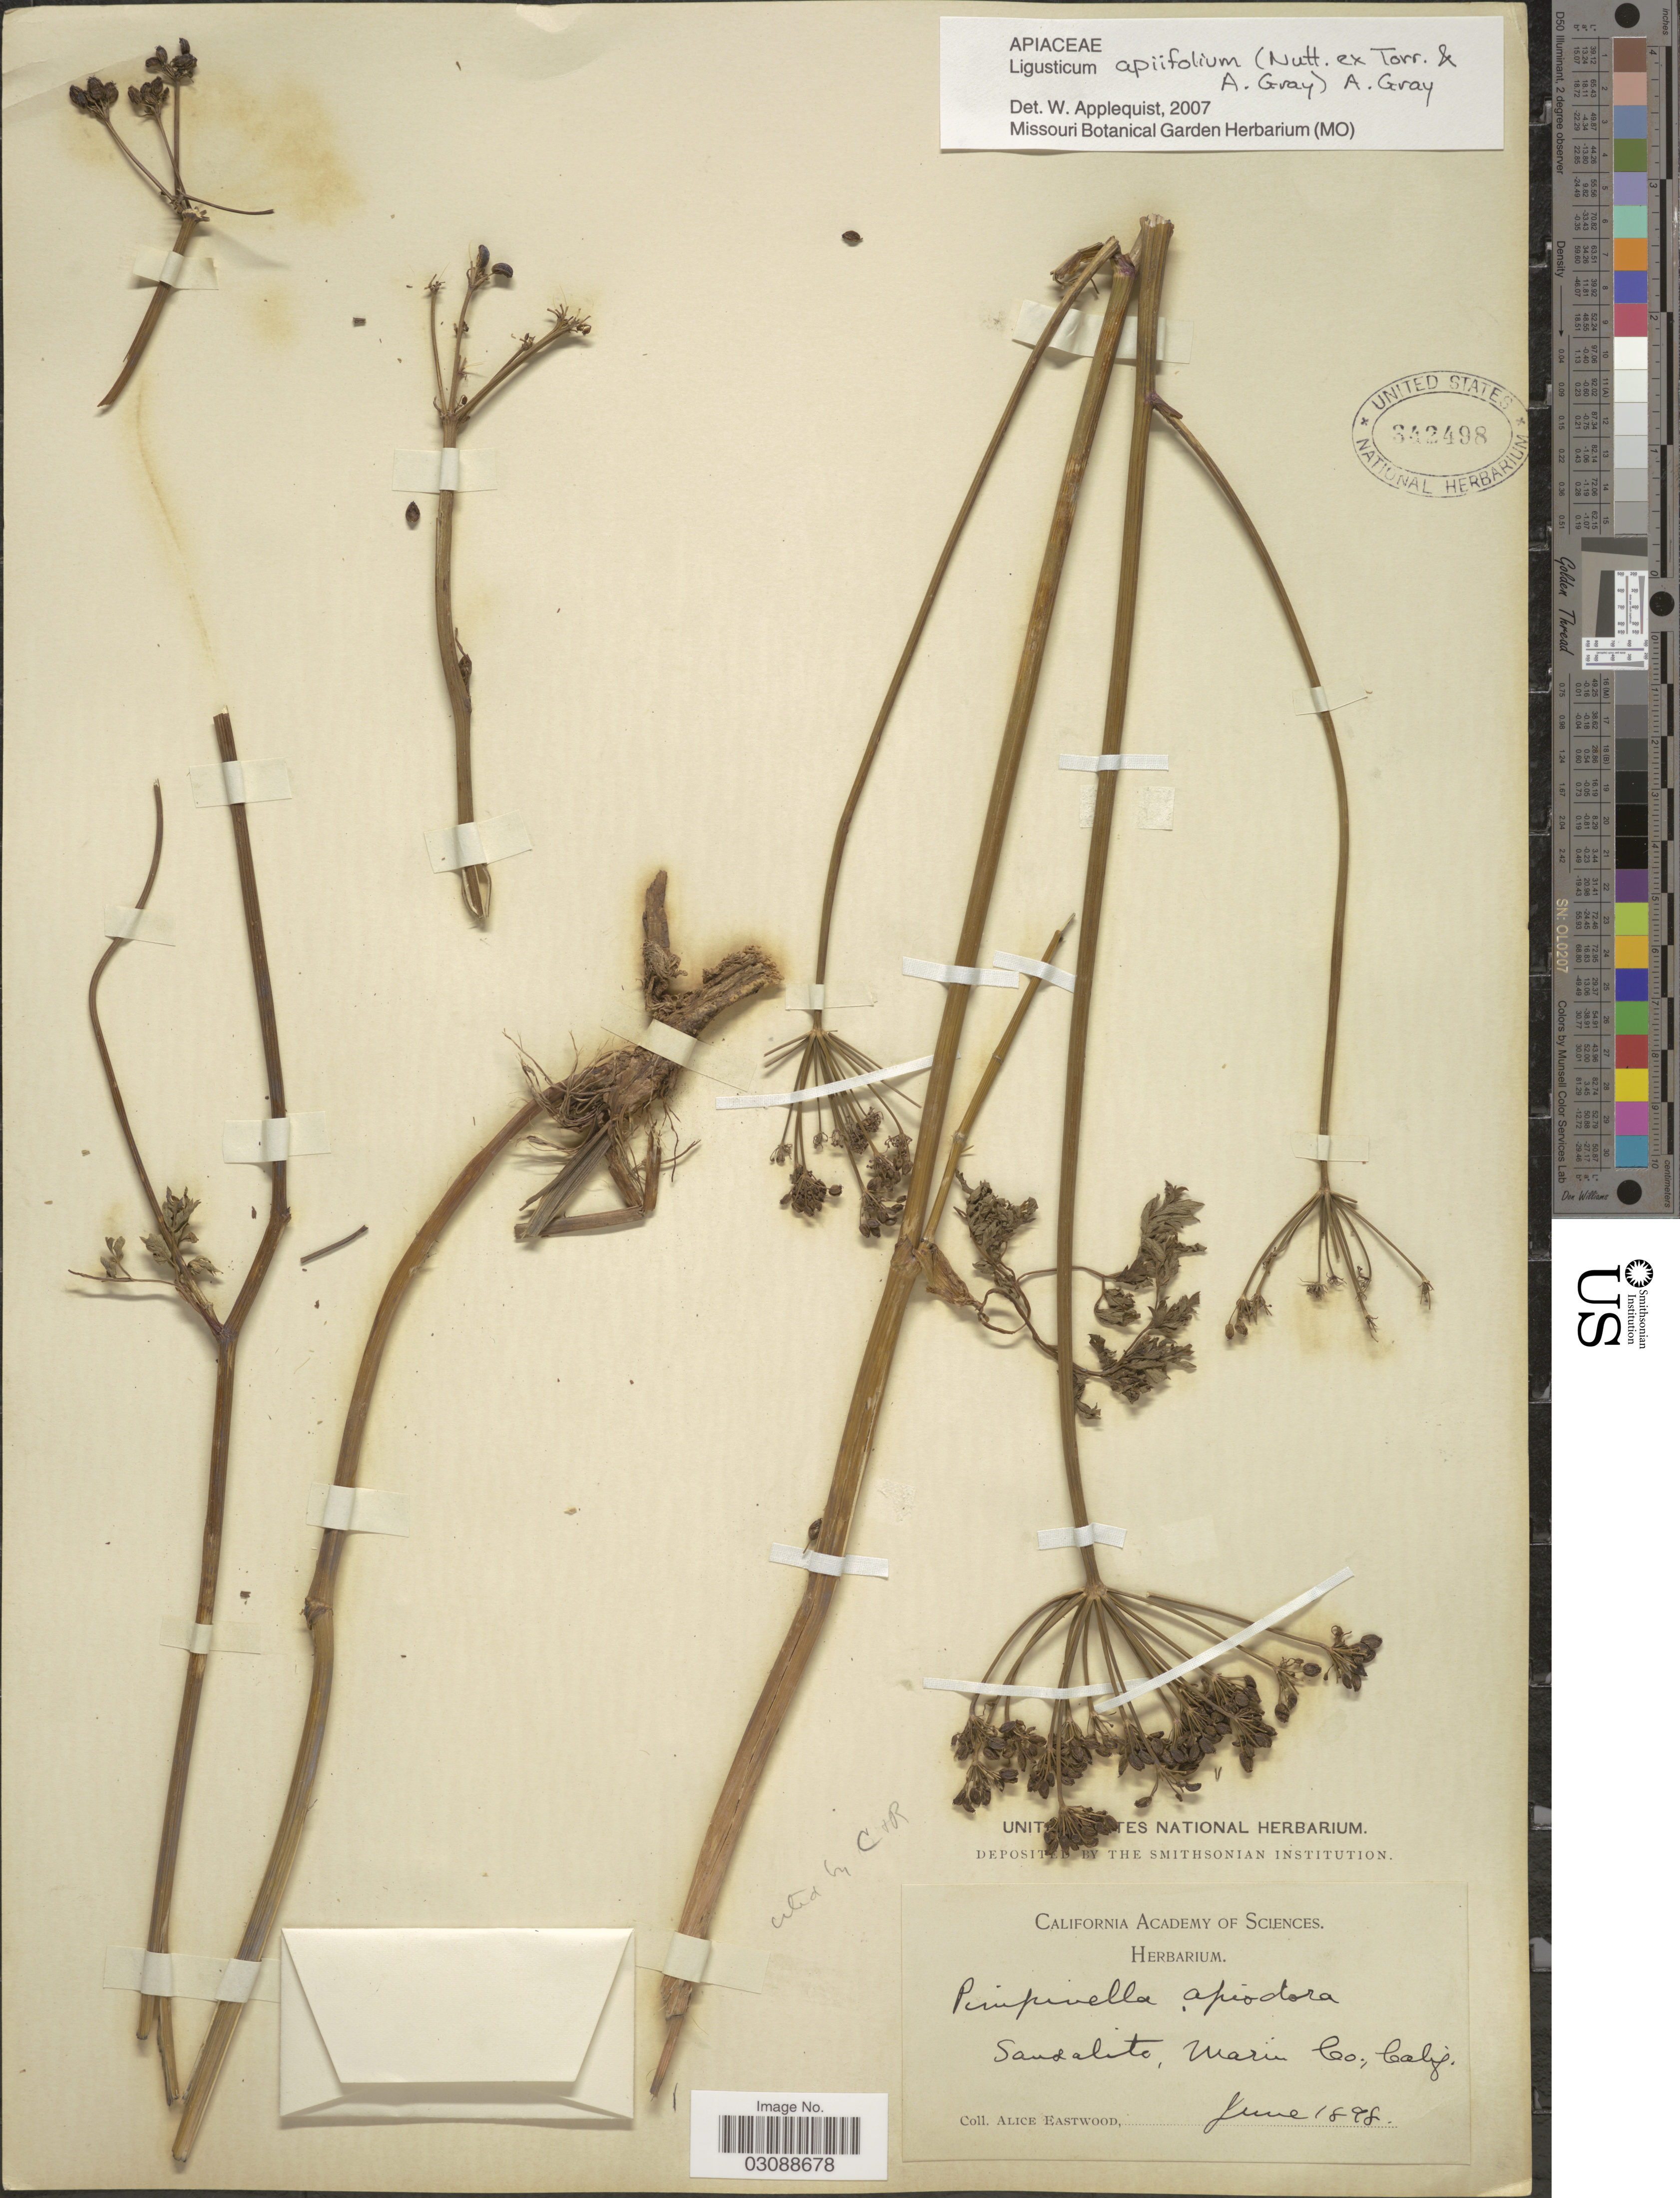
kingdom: Plantae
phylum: Tracheophyta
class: Magnoliopsida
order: Apiales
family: Apiaceae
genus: Ligusticum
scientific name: Ligusticum apiifolium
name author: (Nutt. ex Torr. & A. Gray) A. Gray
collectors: A. Eastwood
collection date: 1898-06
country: United States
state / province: California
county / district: Marin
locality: Sausalito, Marin Co.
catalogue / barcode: US 342498